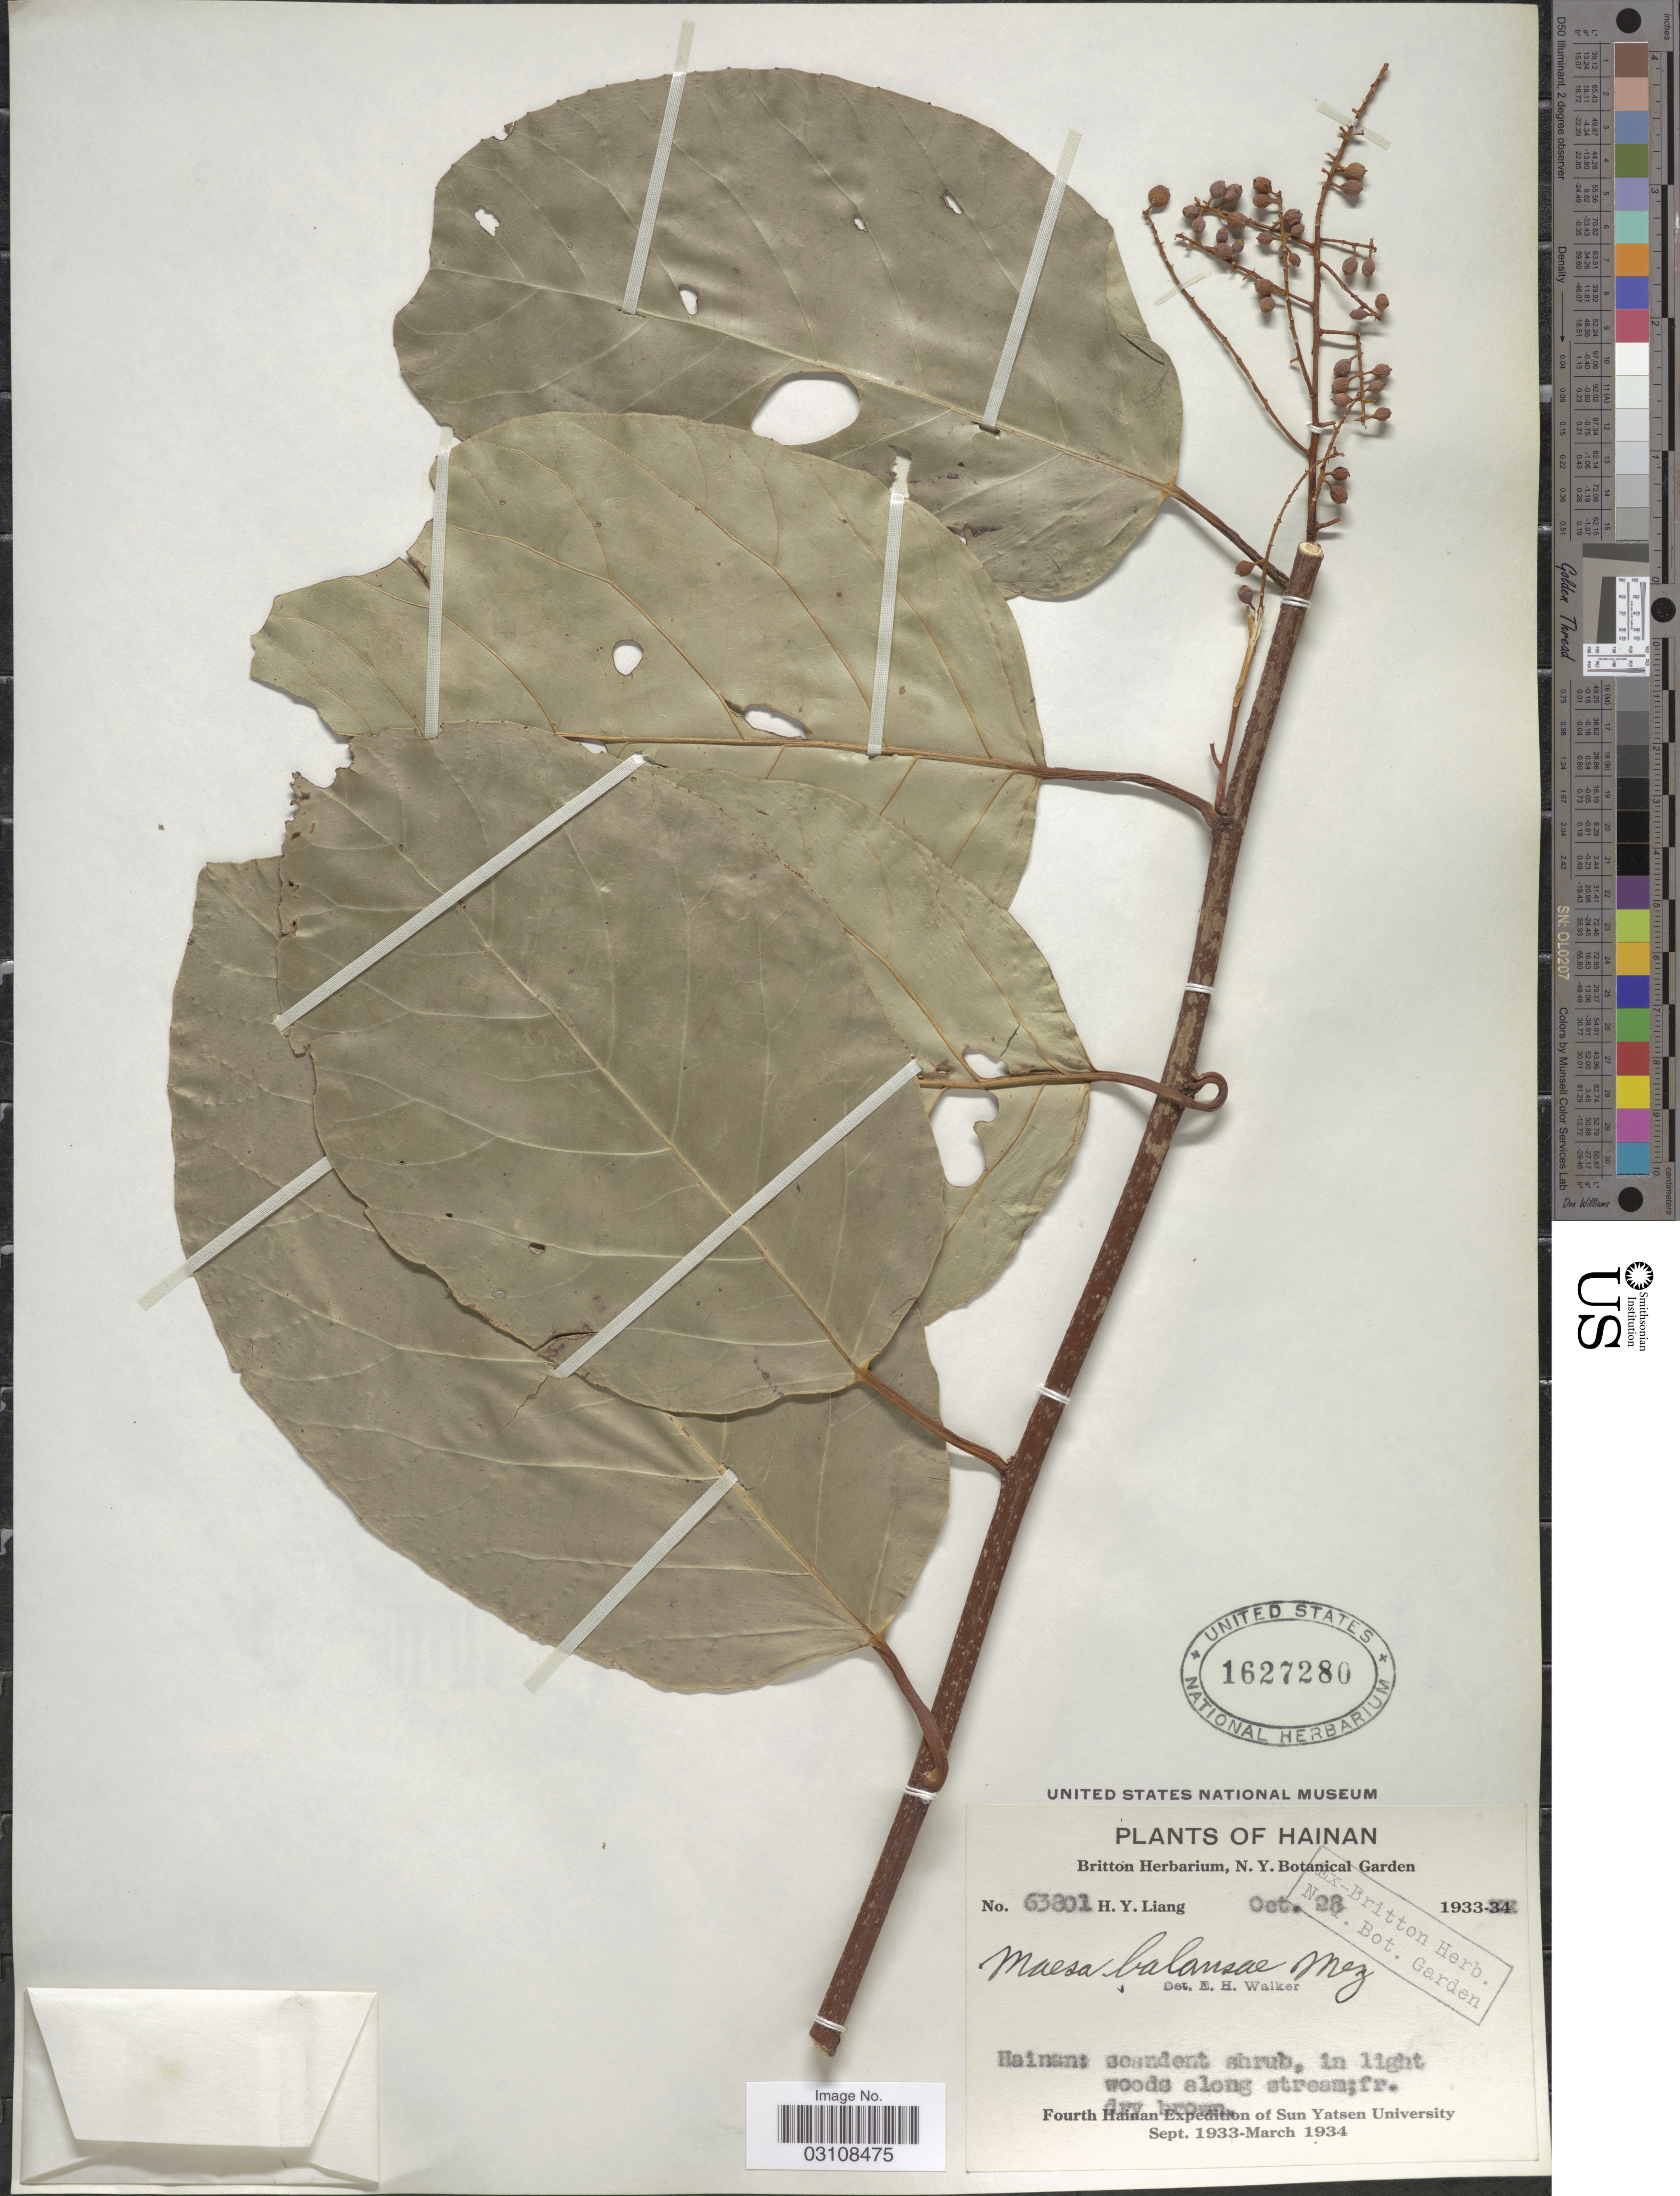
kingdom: Plantae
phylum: Tracheophyta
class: Magnoliopsida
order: Ericales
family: Primulaceae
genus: Maesa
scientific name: Maesa balansae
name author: Mez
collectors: H. Y. Liang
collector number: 63801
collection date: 1933-10-28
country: China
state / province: Hainan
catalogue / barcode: US 1627280